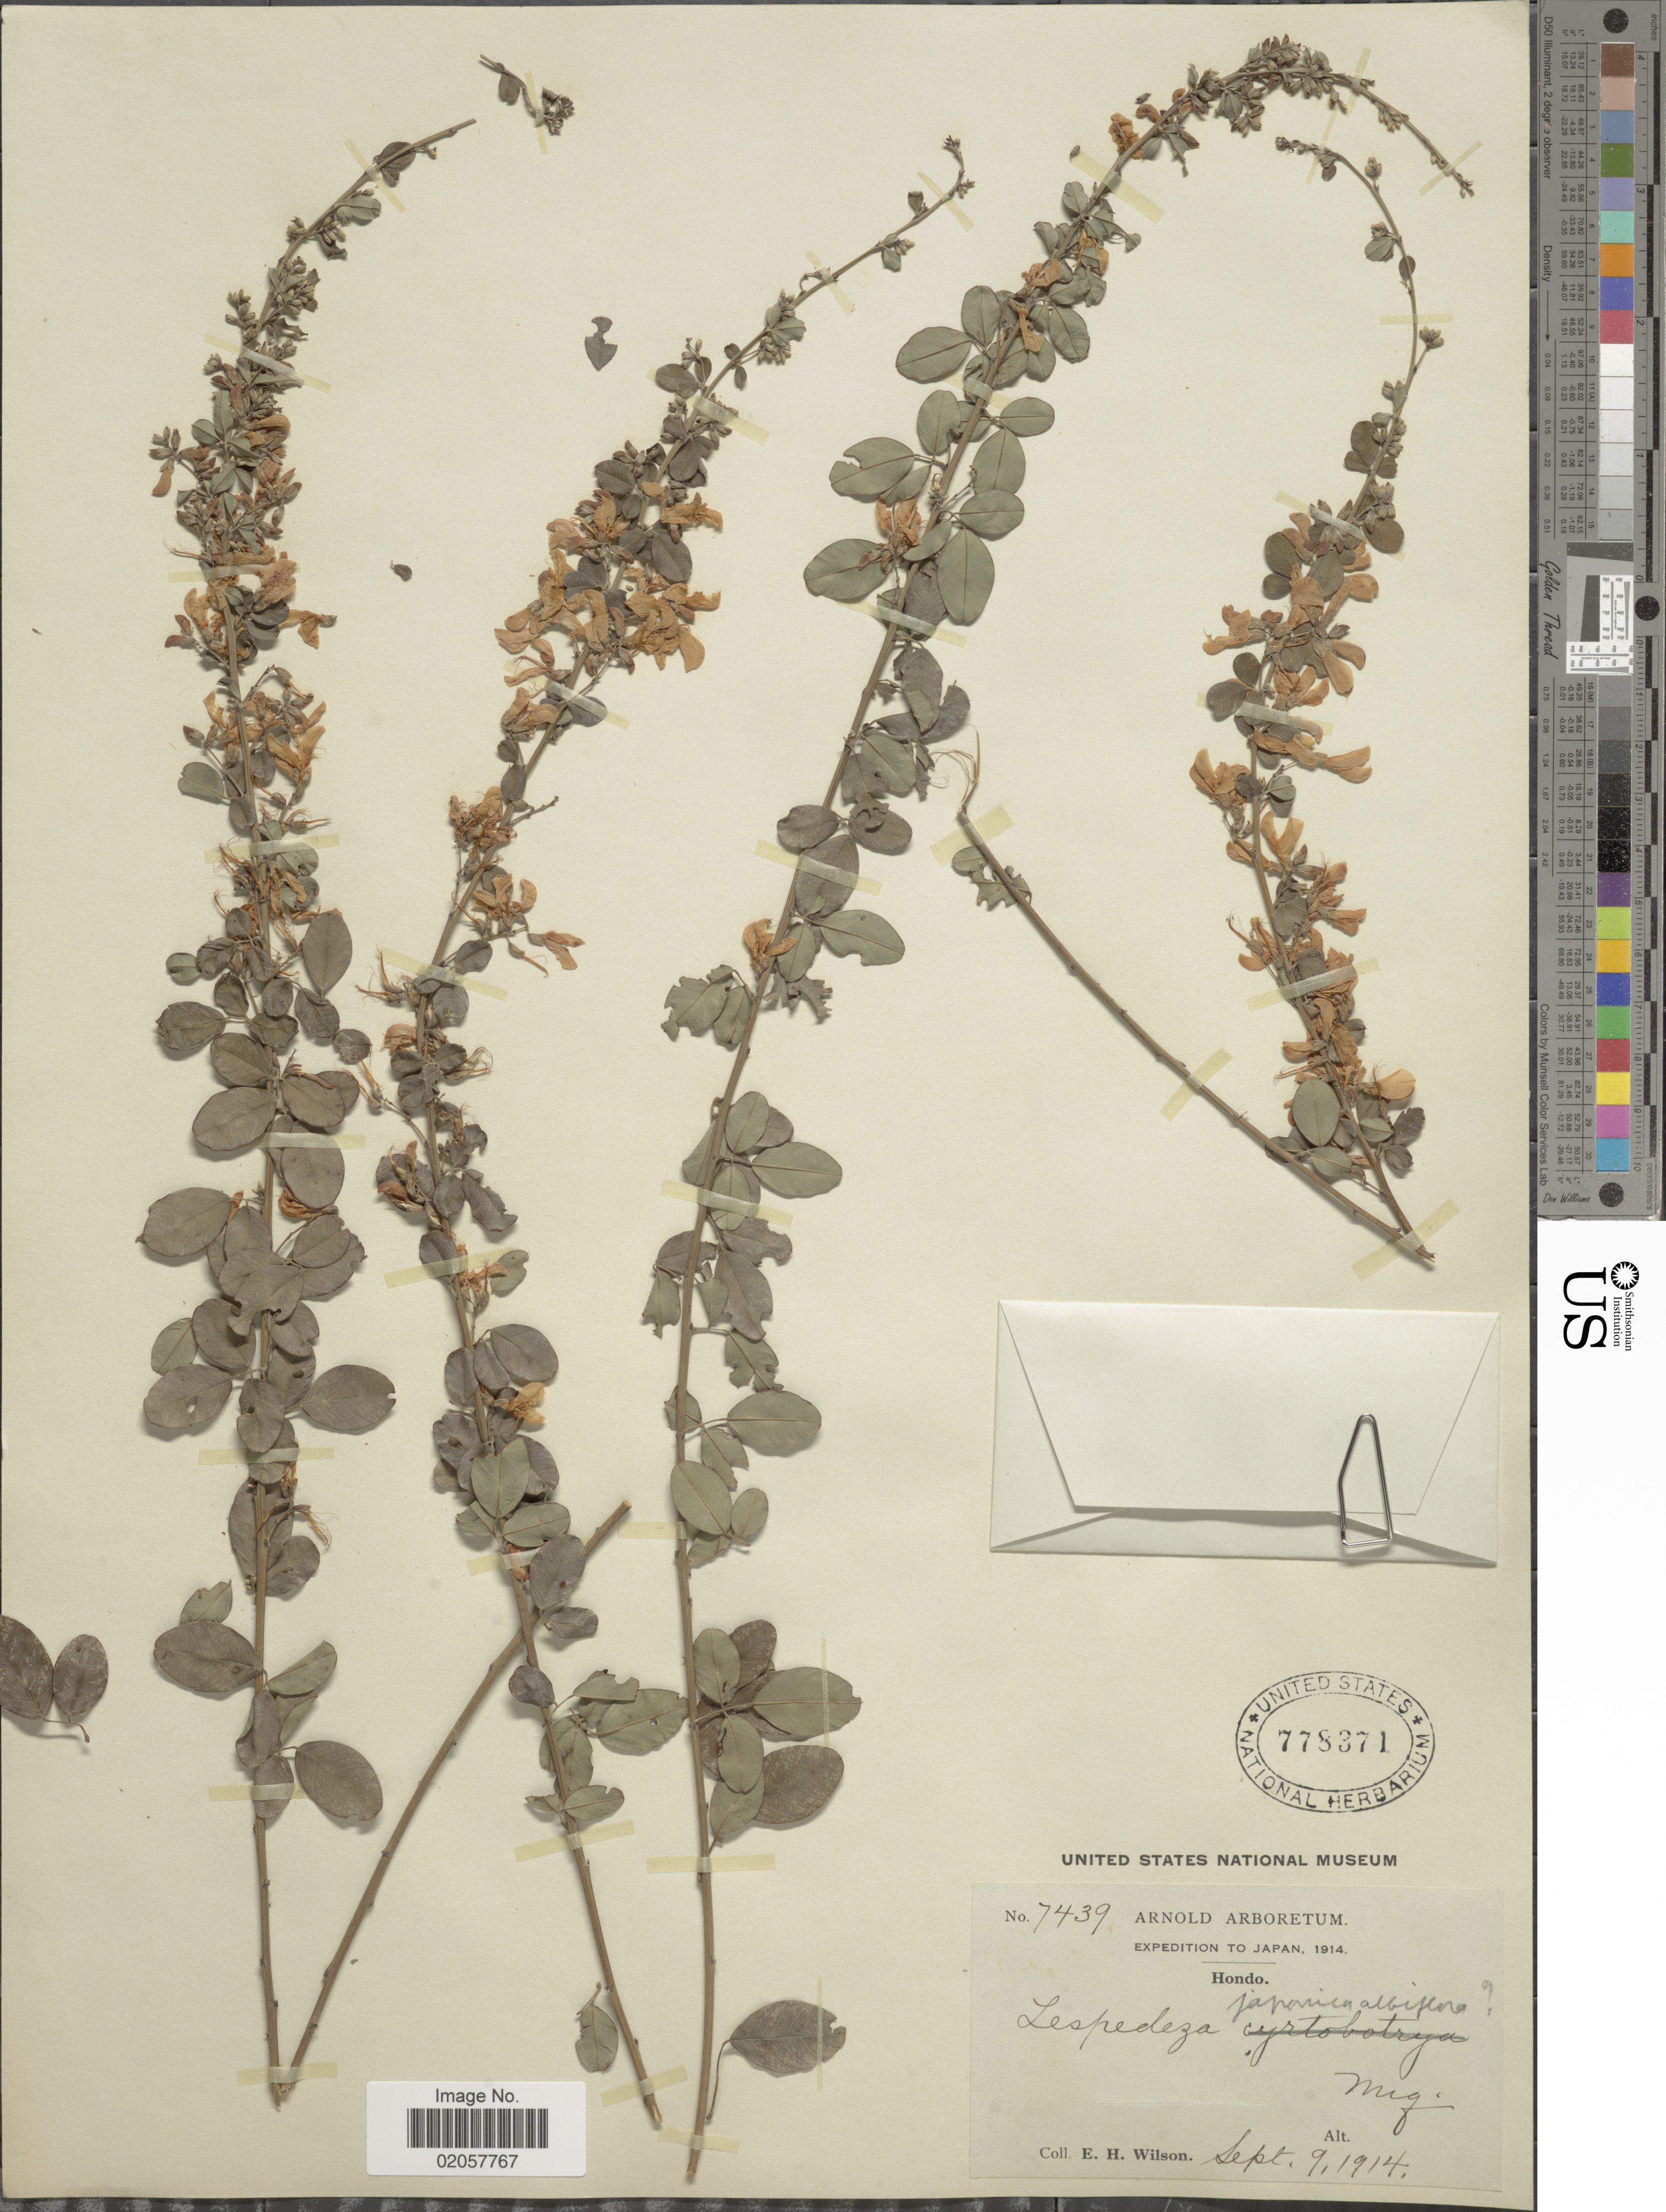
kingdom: Plantae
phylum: Tracheophyta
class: Magnoliopsida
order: Fabales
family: Fabaceae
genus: Lespedeza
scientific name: Lespedeza japonica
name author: L.H. Bailey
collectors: E. Wilson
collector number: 7439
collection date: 1914-09-09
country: Japan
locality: Hondo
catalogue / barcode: US 778371